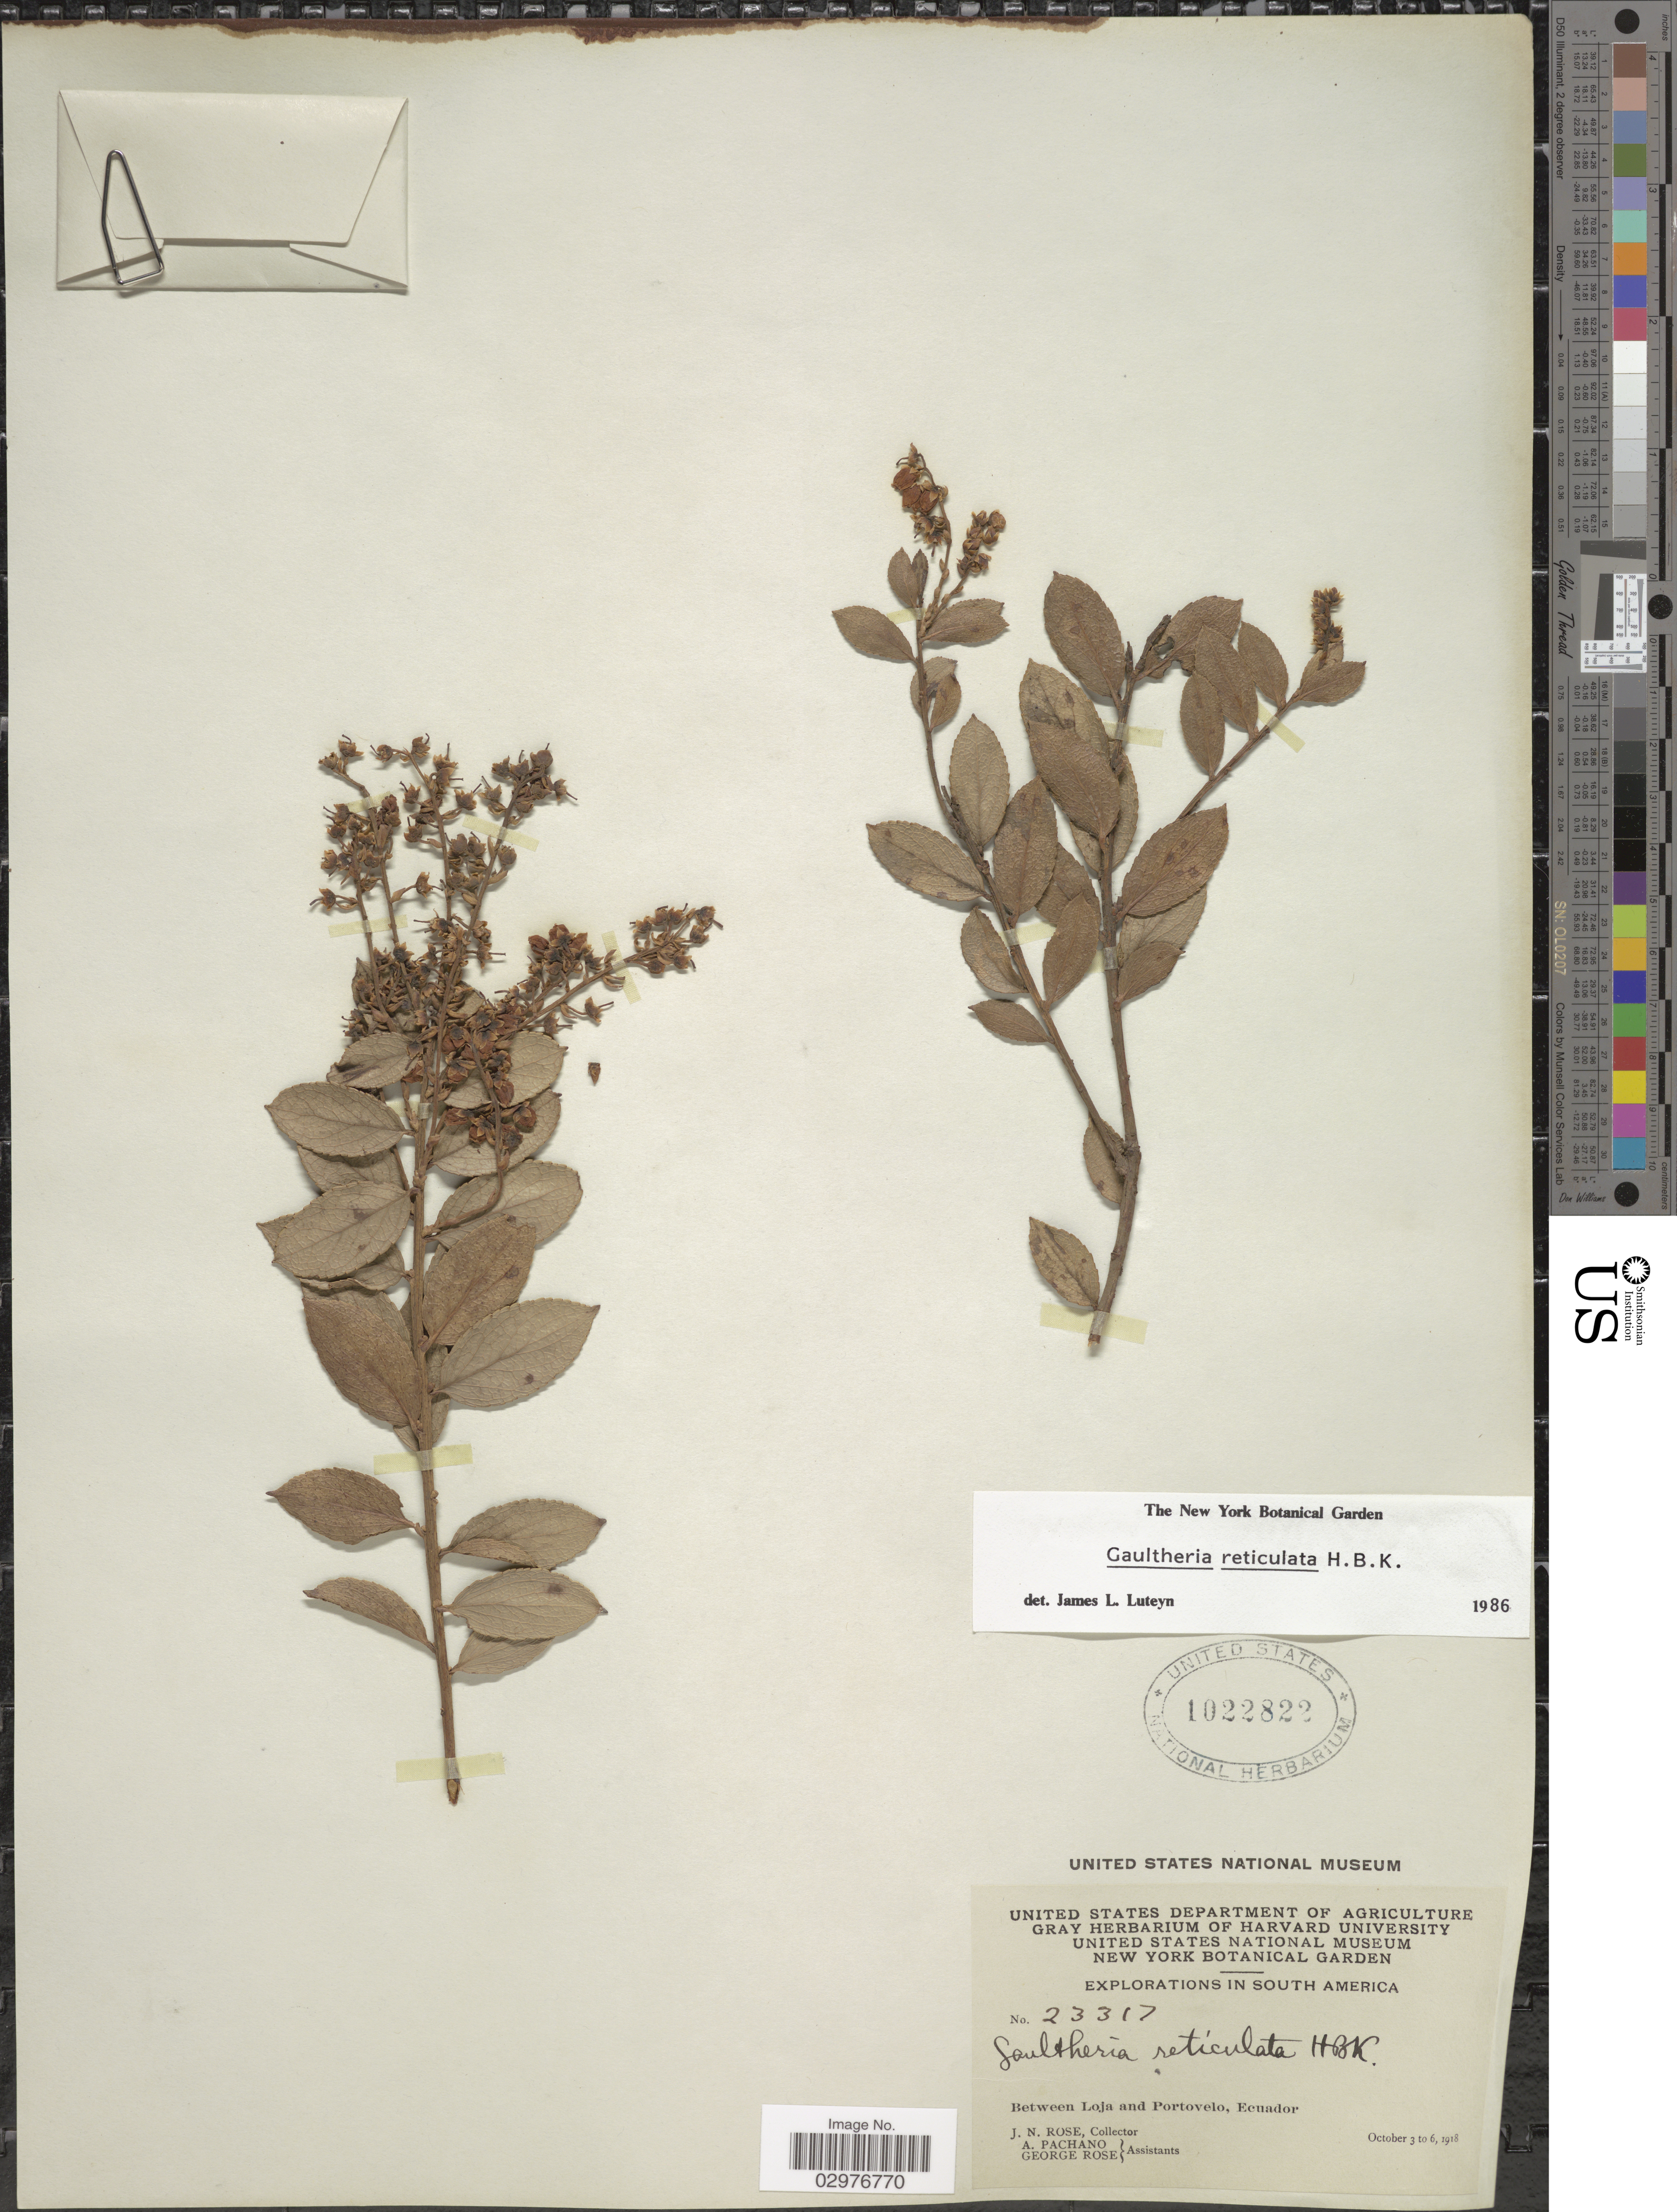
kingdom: Plantae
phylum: Tracheophyta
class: Magnoliopsida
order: Ericales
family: Ericaceae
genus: Gaultheria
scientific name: Gaultheria reticulata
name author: Kunth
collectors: J. N. Rose, A. Pachano & G. Rose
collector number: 23317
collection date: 1918-10-03/1918-10-06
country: Ecuador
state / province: Loja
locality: Between Loja and Portovelo.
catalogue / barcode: US 1022822